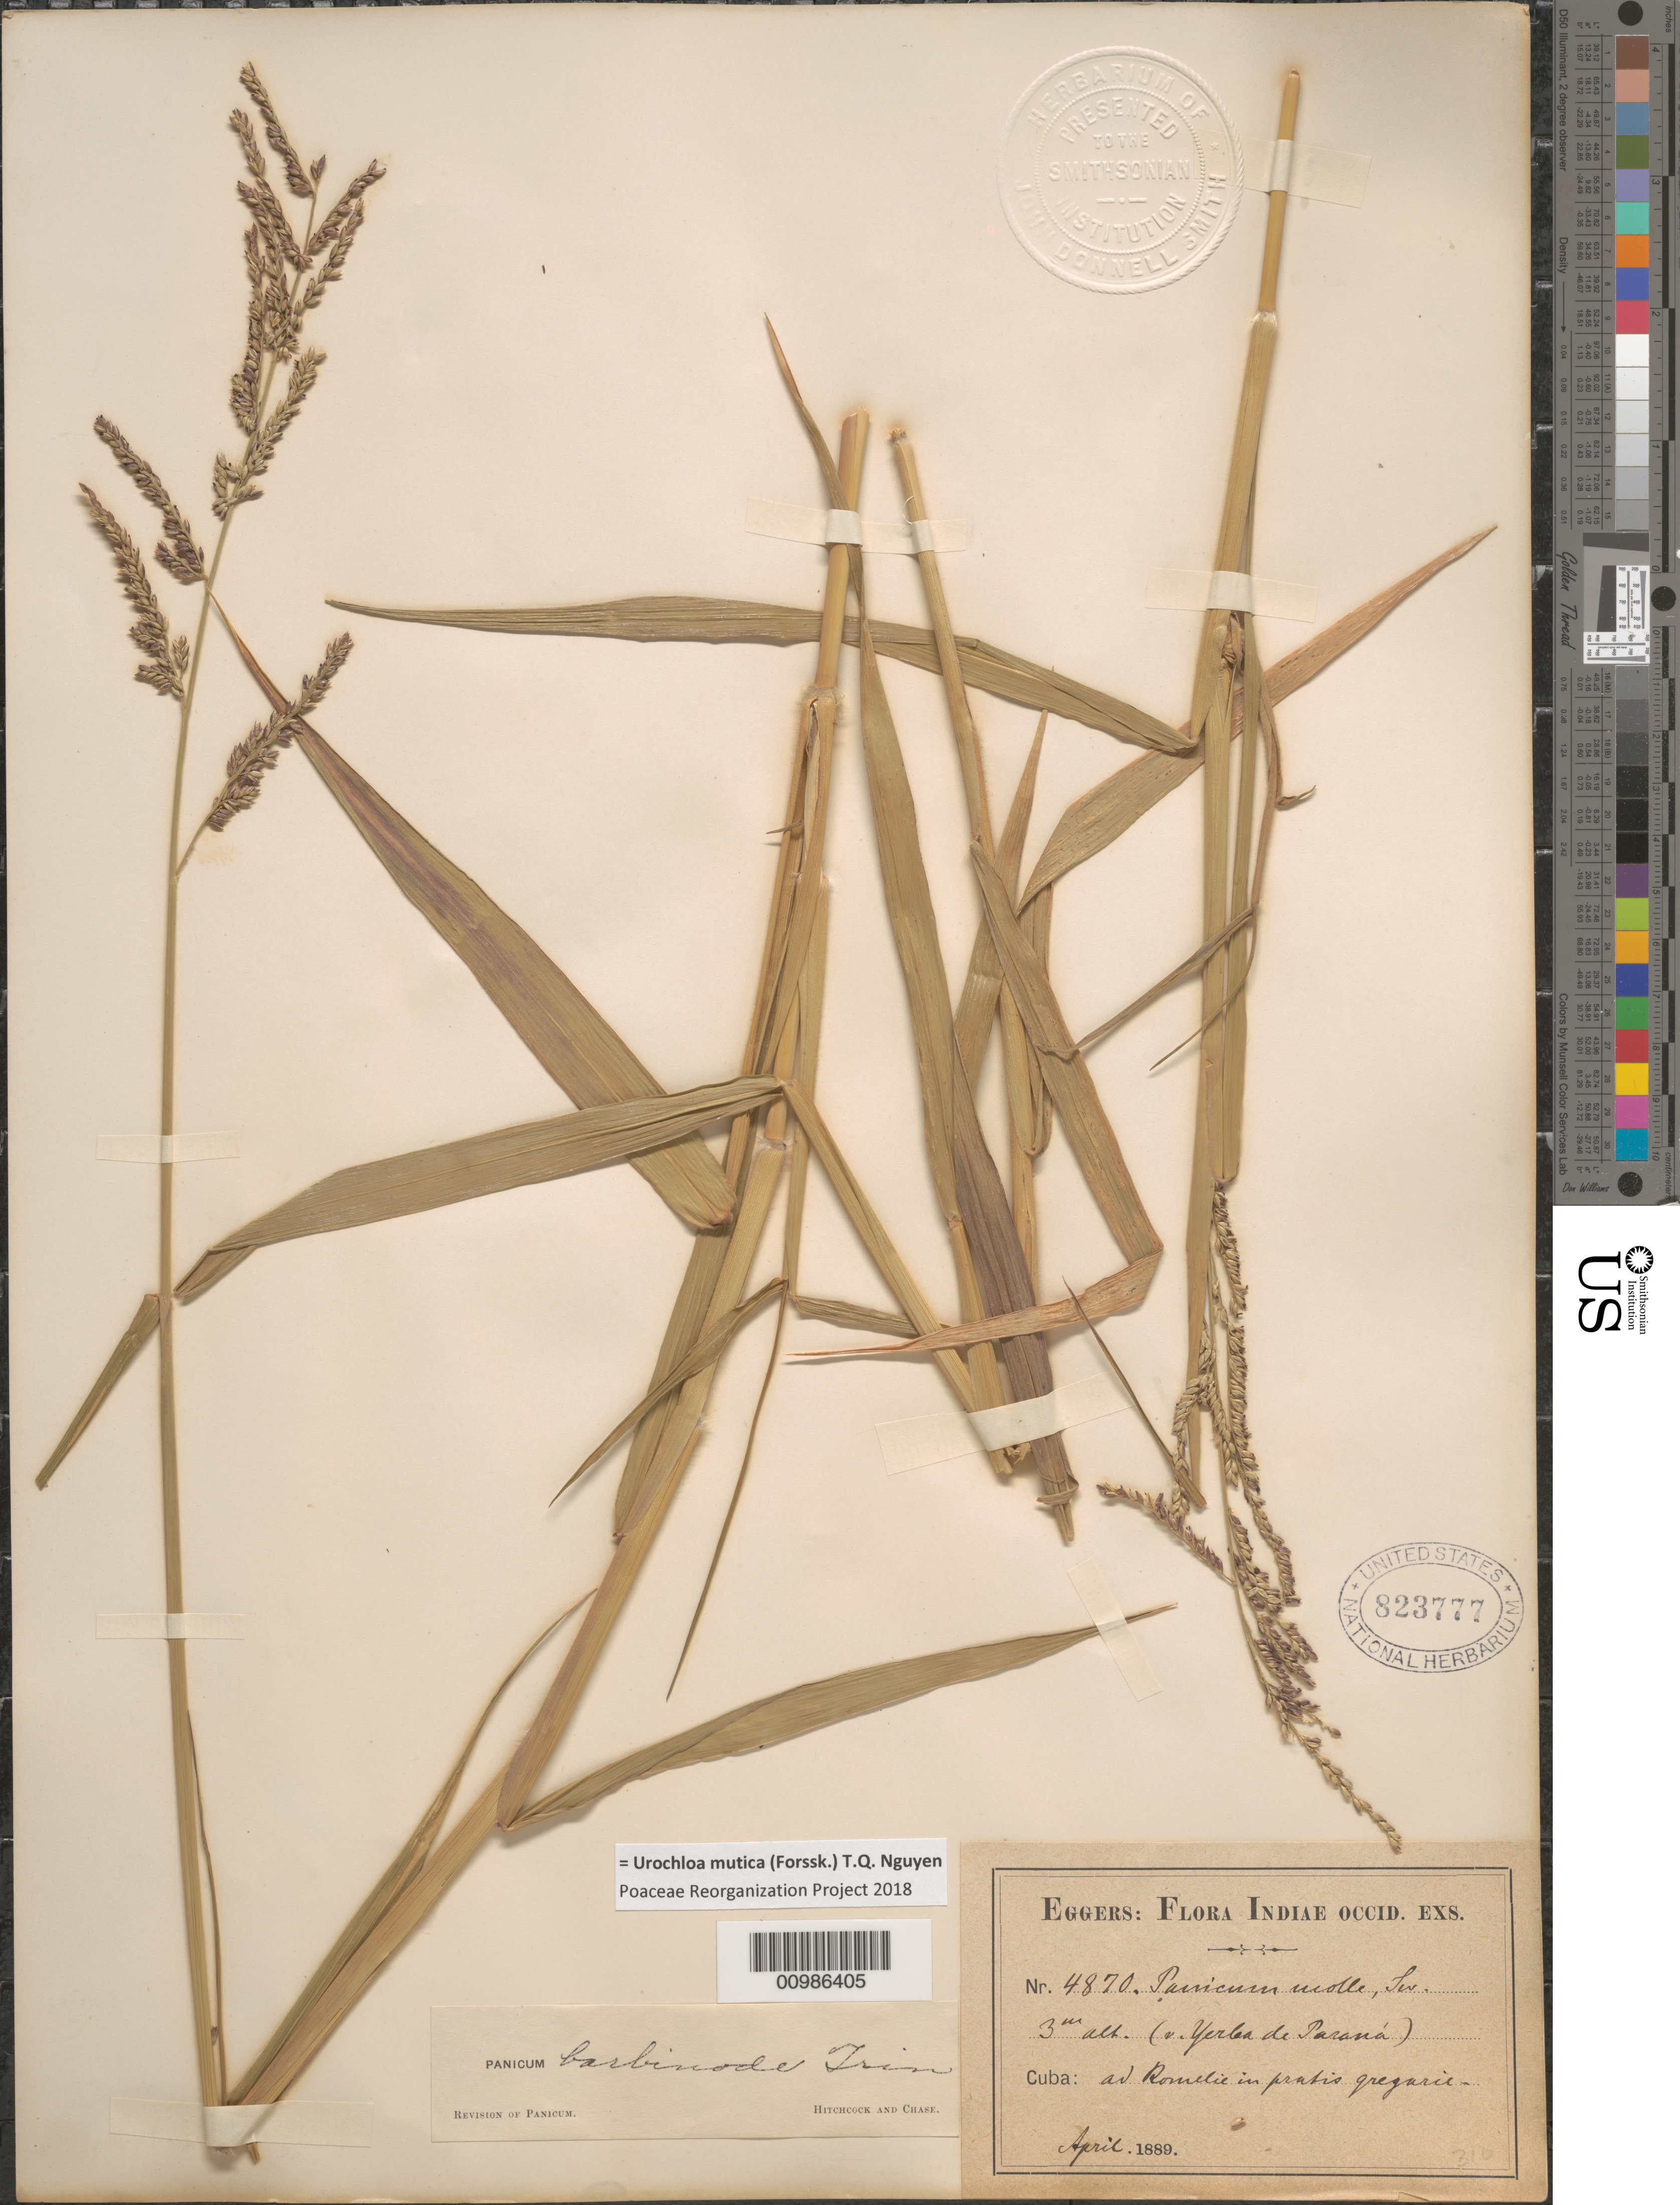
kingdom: Plantae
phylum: Tracheophyta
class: Liliopsida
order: Poales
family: Poaceae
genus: Brachiaria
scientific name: Brachiaria mutica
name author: (Forssk.) Stapf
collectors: H. F. A. von Eggers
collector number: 4870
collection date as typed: Apr 1889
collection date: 1889-04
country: Cuba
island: Cuba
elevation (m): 3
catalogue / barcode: US 823777